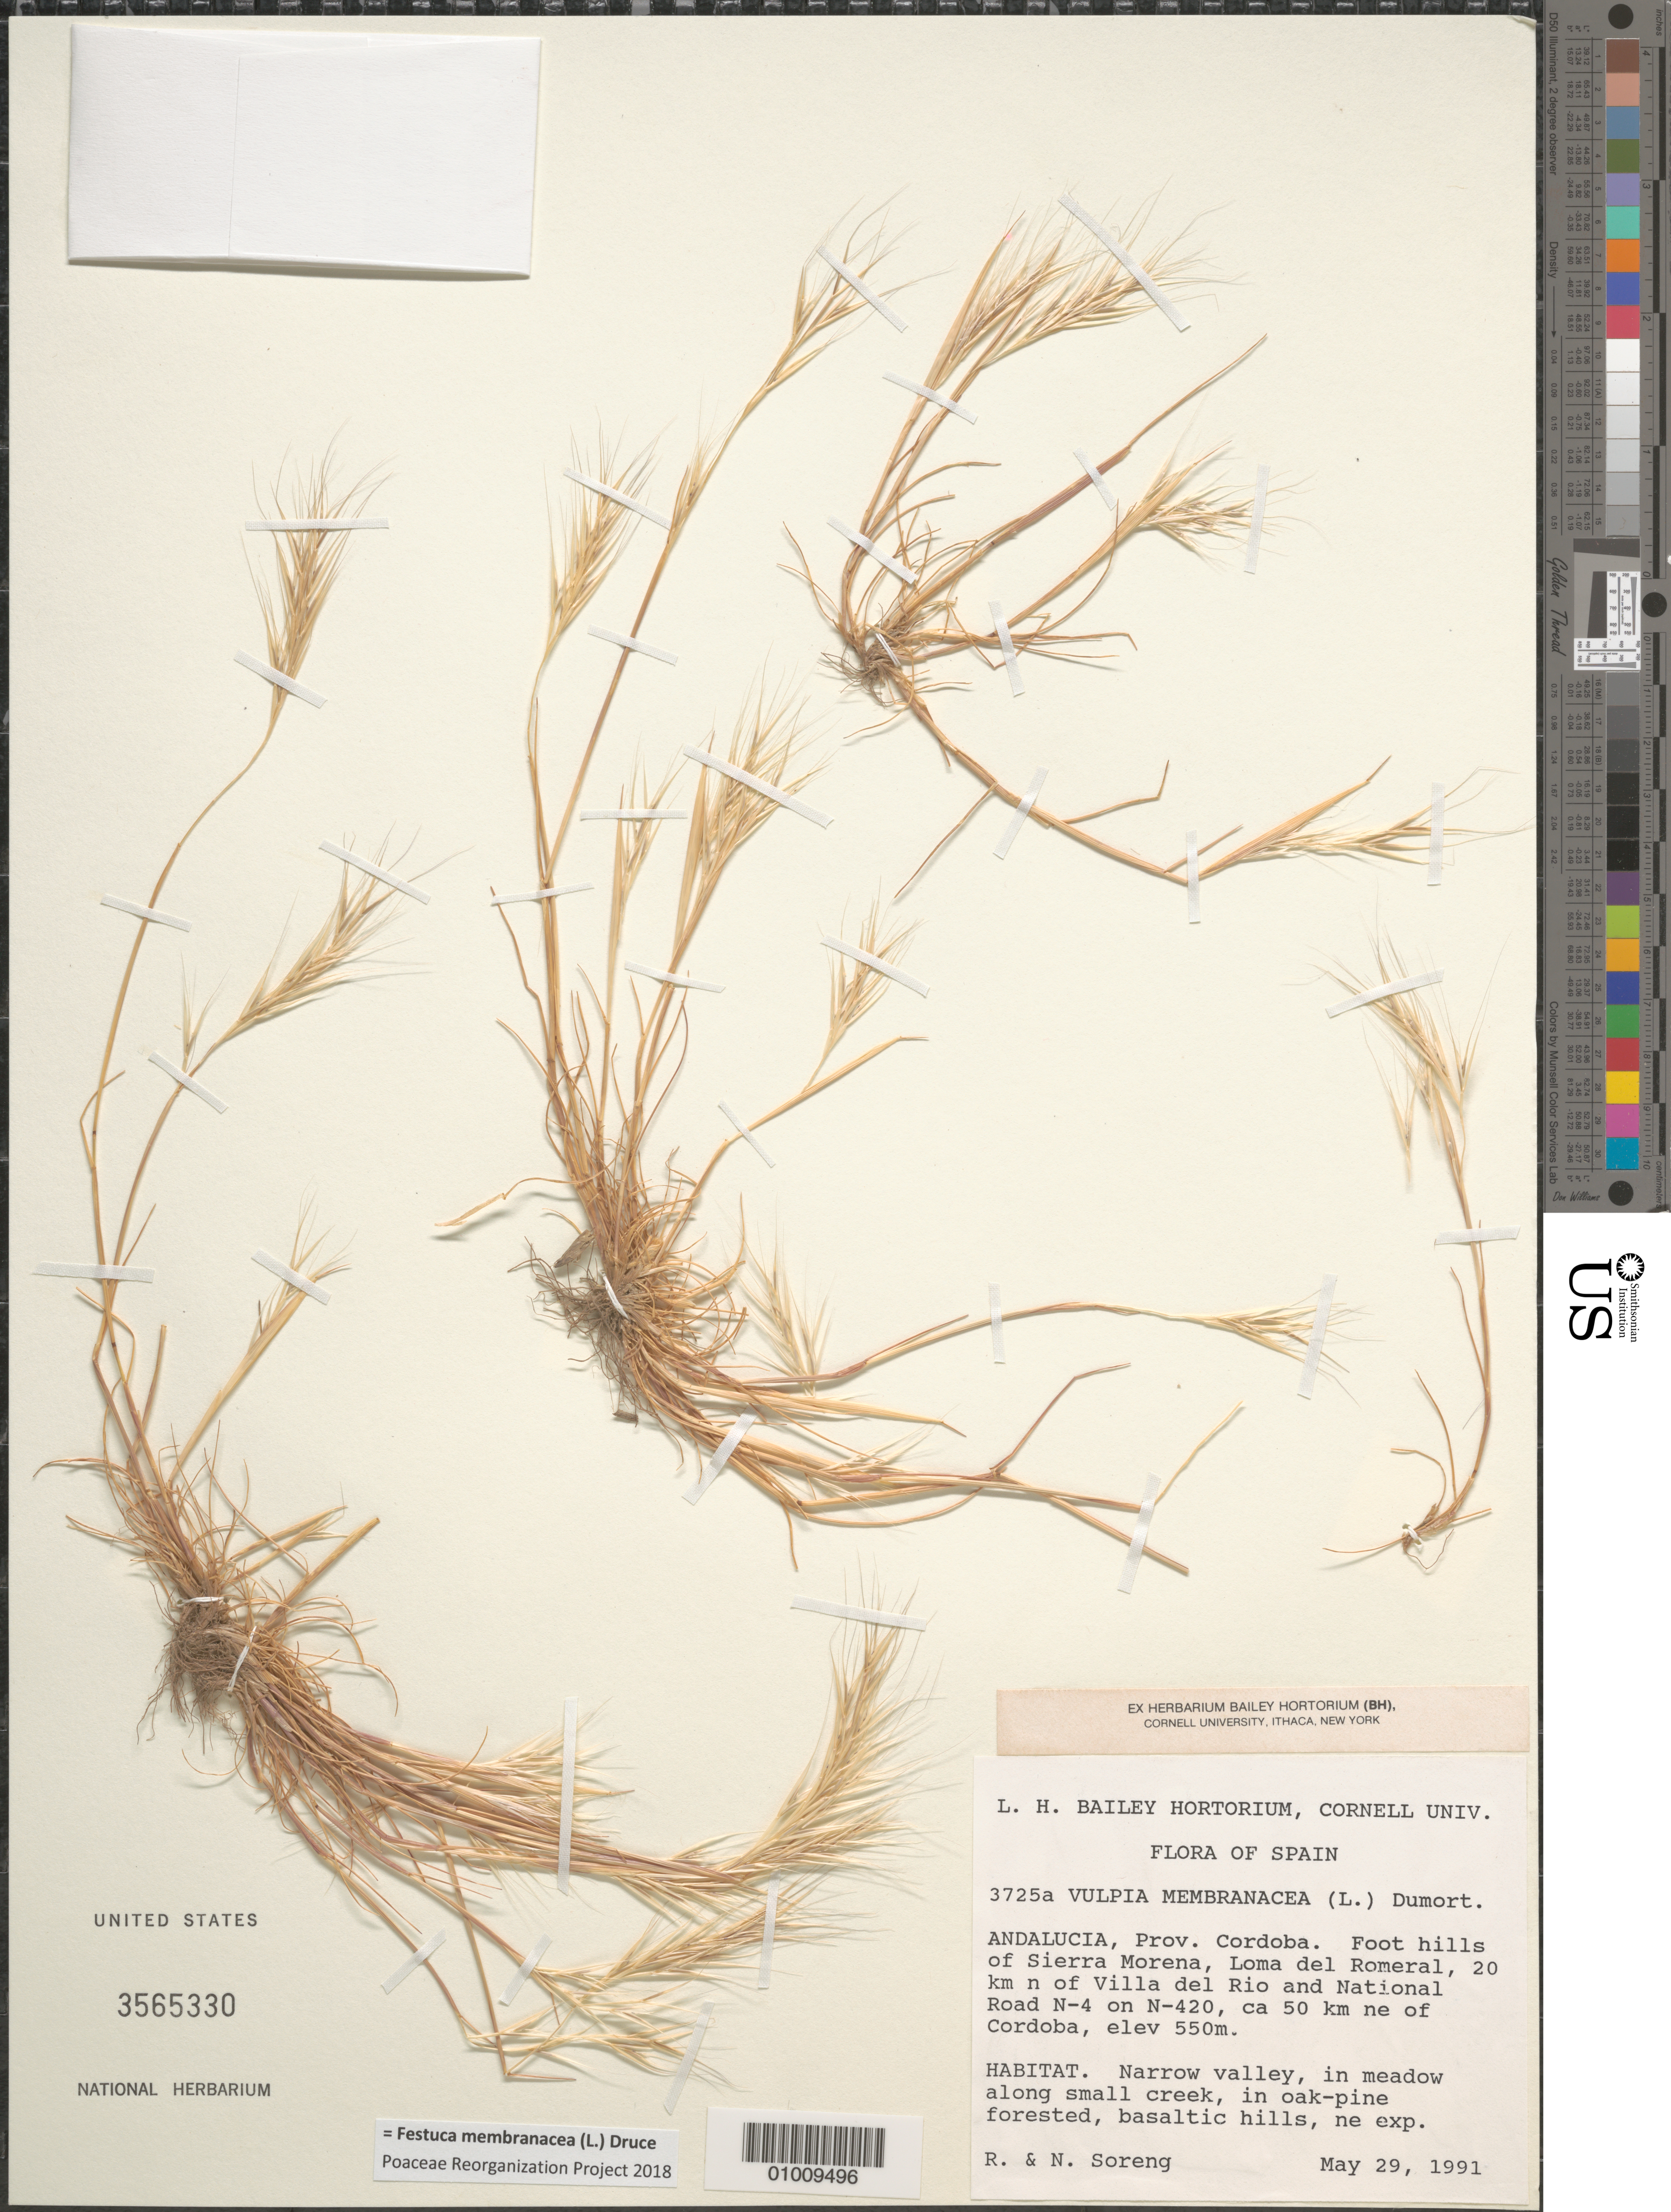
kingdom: Plantae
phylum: Tracheophyta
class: Liliopsida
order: Poales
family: Poaceae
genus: Festuca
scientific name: Festuca membranacea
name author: Kit.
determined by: Poaceae Reorganization Project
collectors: R. J. Soreng & N. L. Soreng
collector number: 3725-a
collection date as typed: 29 May 1991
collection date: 1991-05-29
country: Spain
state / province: Andalucia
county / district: Cordoba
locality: Foot hills of Sierra Morena, Loma del Romeral, 20 km N of Villa del Rio and National Road N-4 on N-420, ca 50 km NE of Cordoba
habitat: Narrow valley, in meadow along small creek, in oak-pine forested, basaltic hills, ne exp.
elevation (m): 550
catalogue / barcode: US 3565330